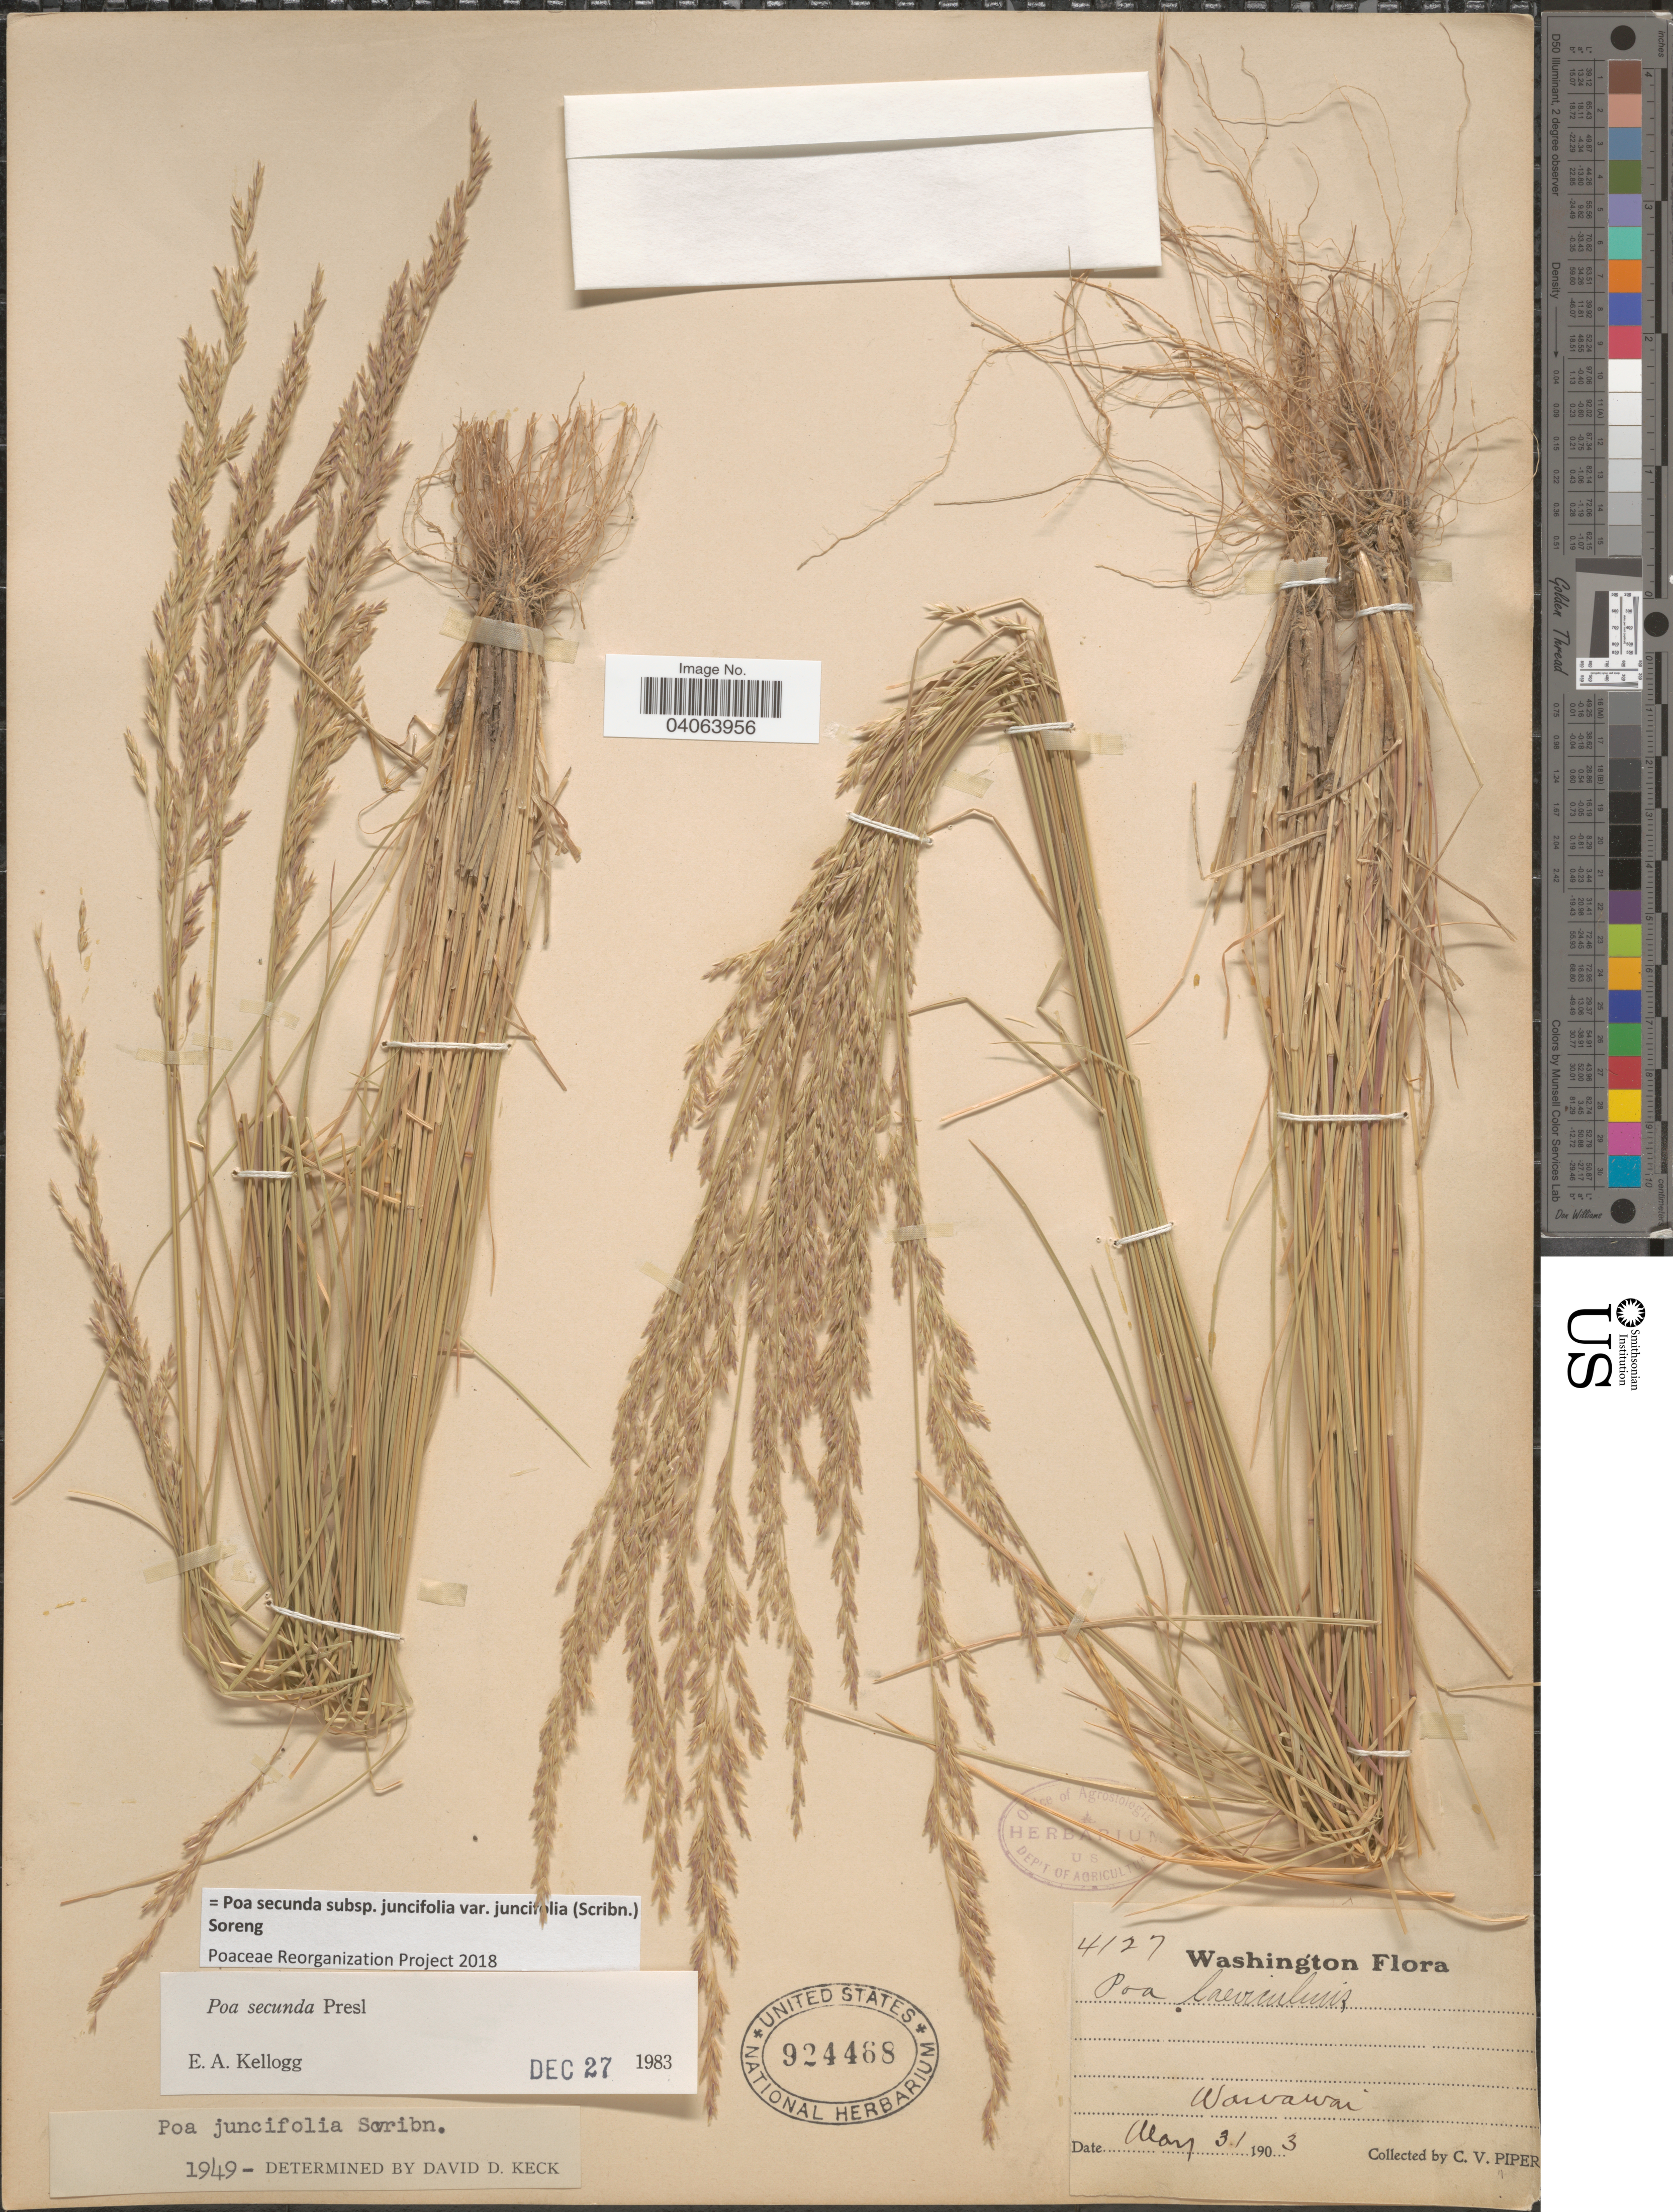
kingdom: Plantae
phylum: Tracheophyta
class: Liliopsida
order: Poales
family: Poaceae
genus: Poa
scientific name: Poa secunda subsp. juncifolia var. juncifolia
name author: (Scribn.) Soreng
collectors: C. V. Piper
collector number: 4127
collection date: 1903-05-31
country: United States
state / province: Washington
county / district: Whitman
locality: Wawawai.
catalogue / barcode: US 924468